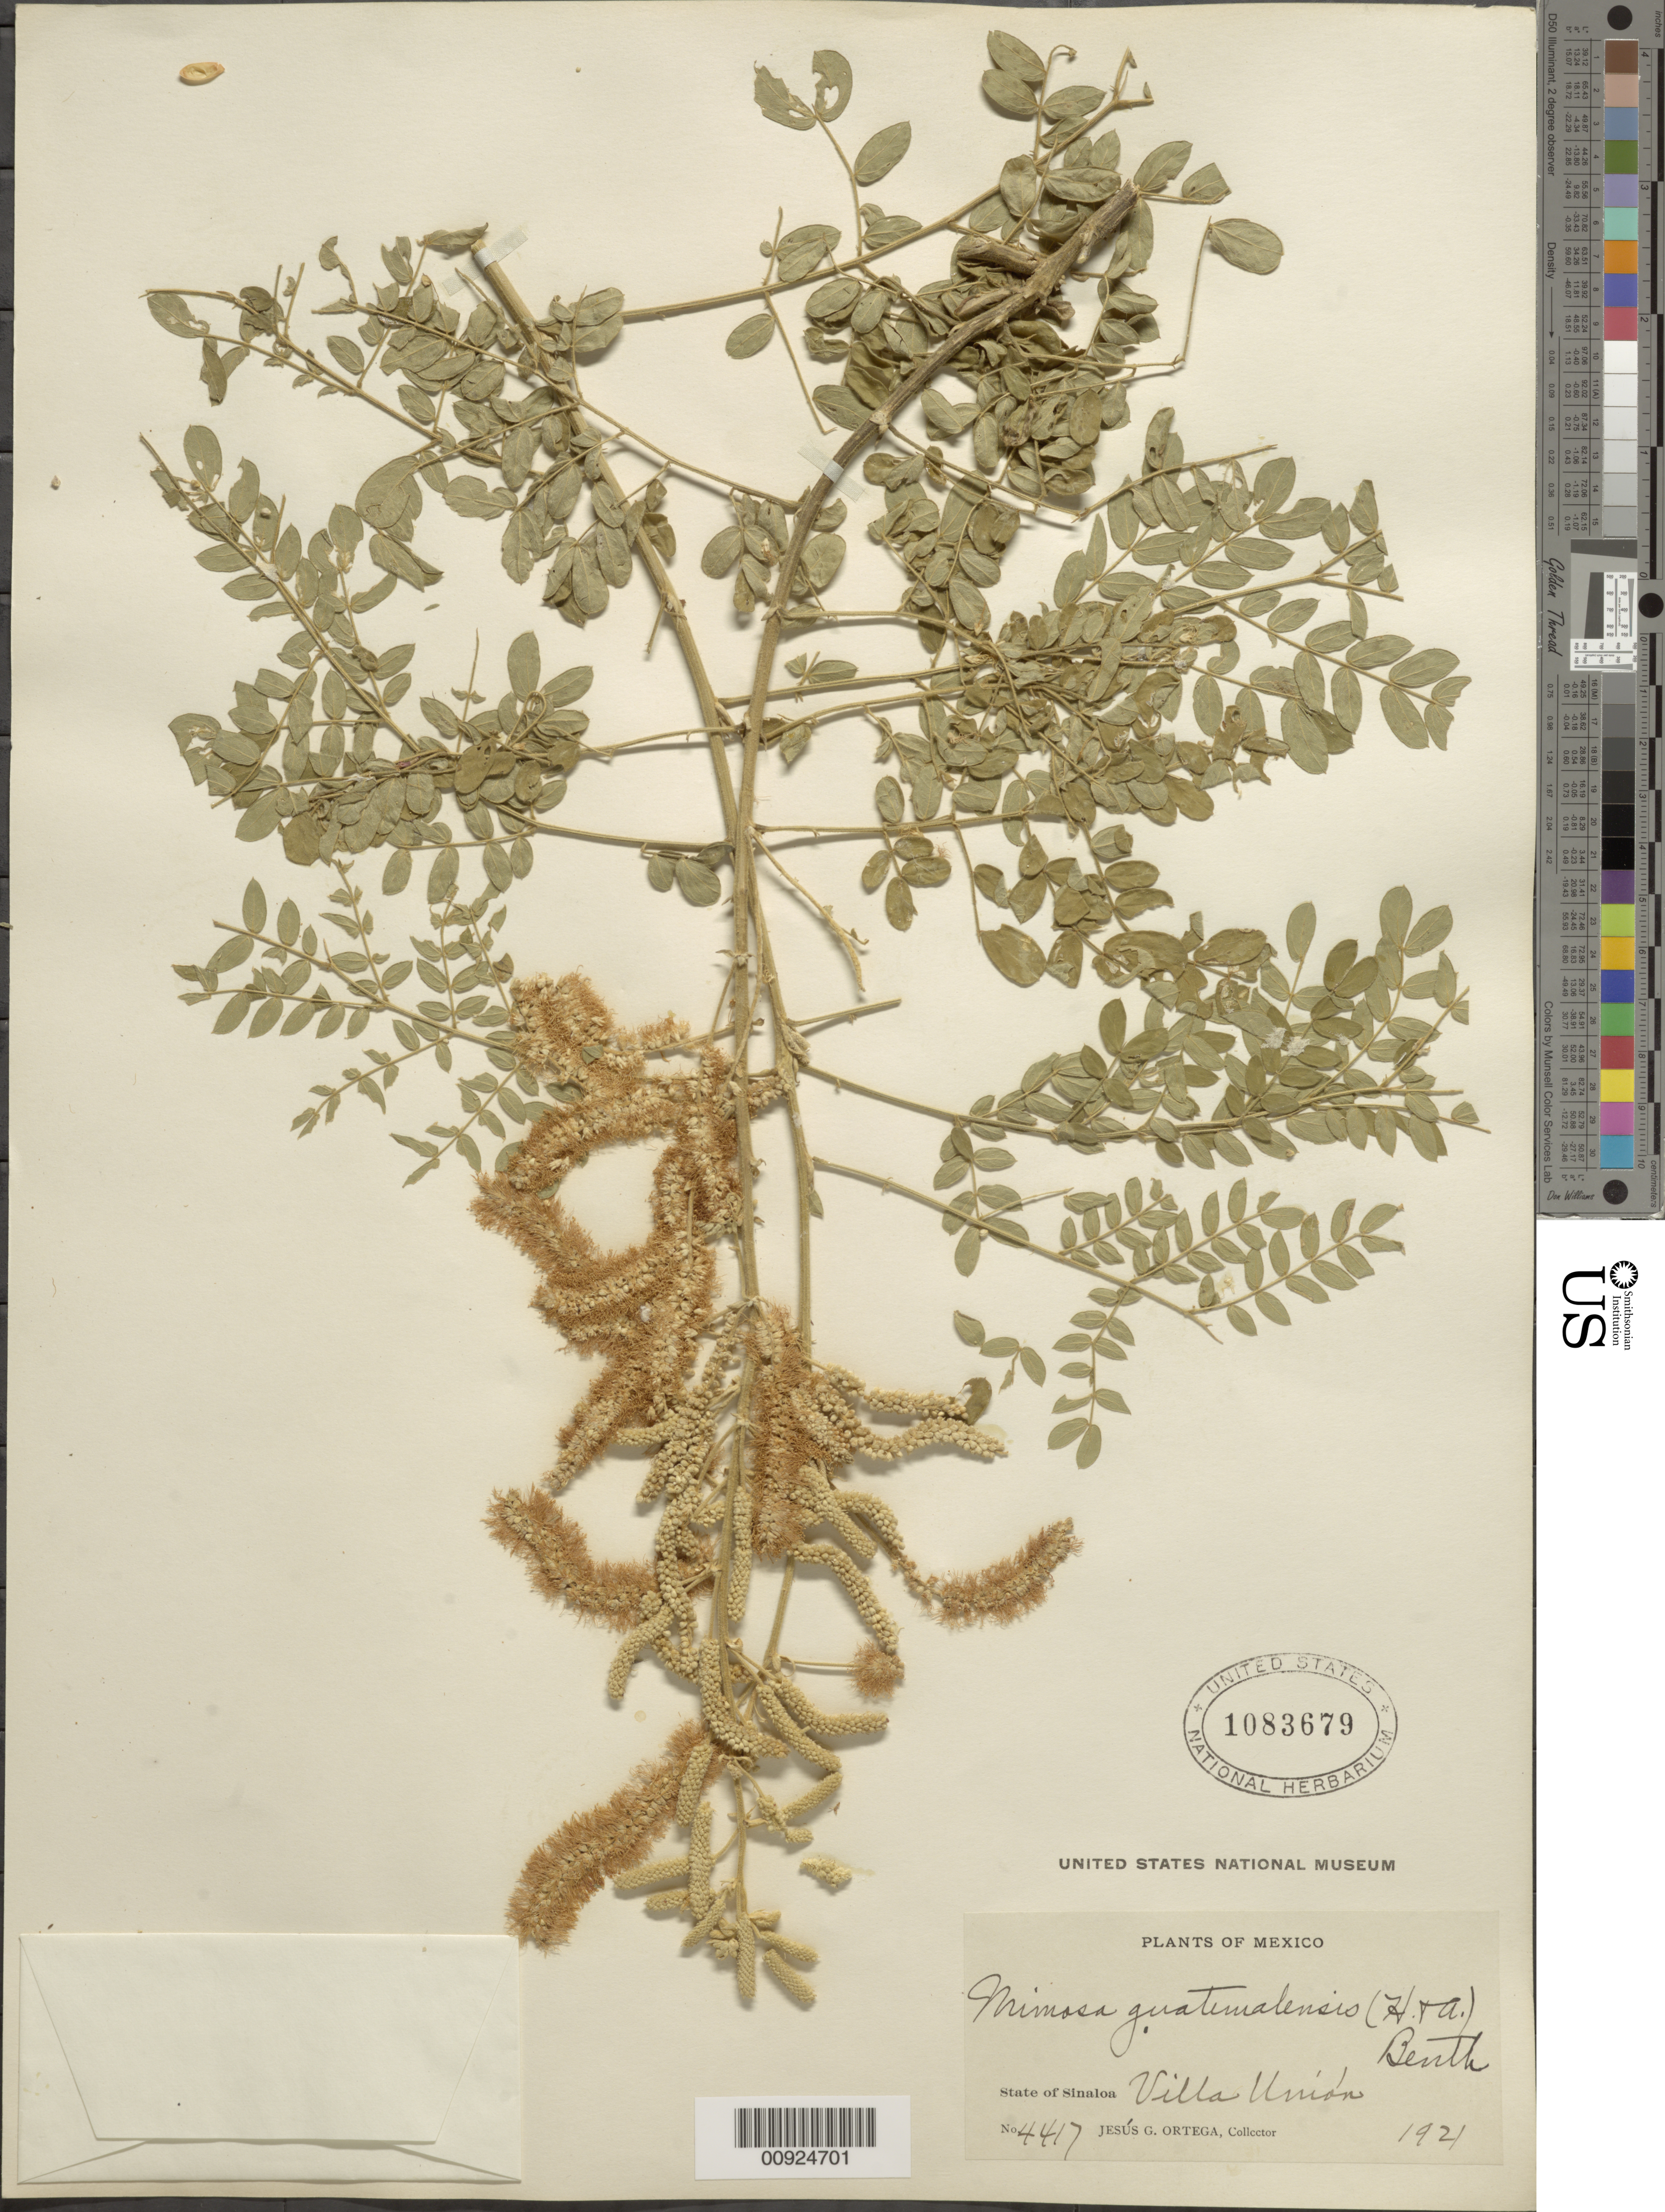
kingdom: Plantae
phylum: Tracheophyta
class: Magnoliopsida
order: Fabales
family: Fabaceae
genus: Mimosa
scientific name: Mimosa guatemalensis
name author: (Hook.) Benth.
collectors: J. Ortega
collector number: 4417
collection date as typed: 1921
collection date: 1921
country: Mexico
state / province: Sinaloa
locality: State of Sinaloa: Villa Unión.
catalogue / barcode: US 1083679